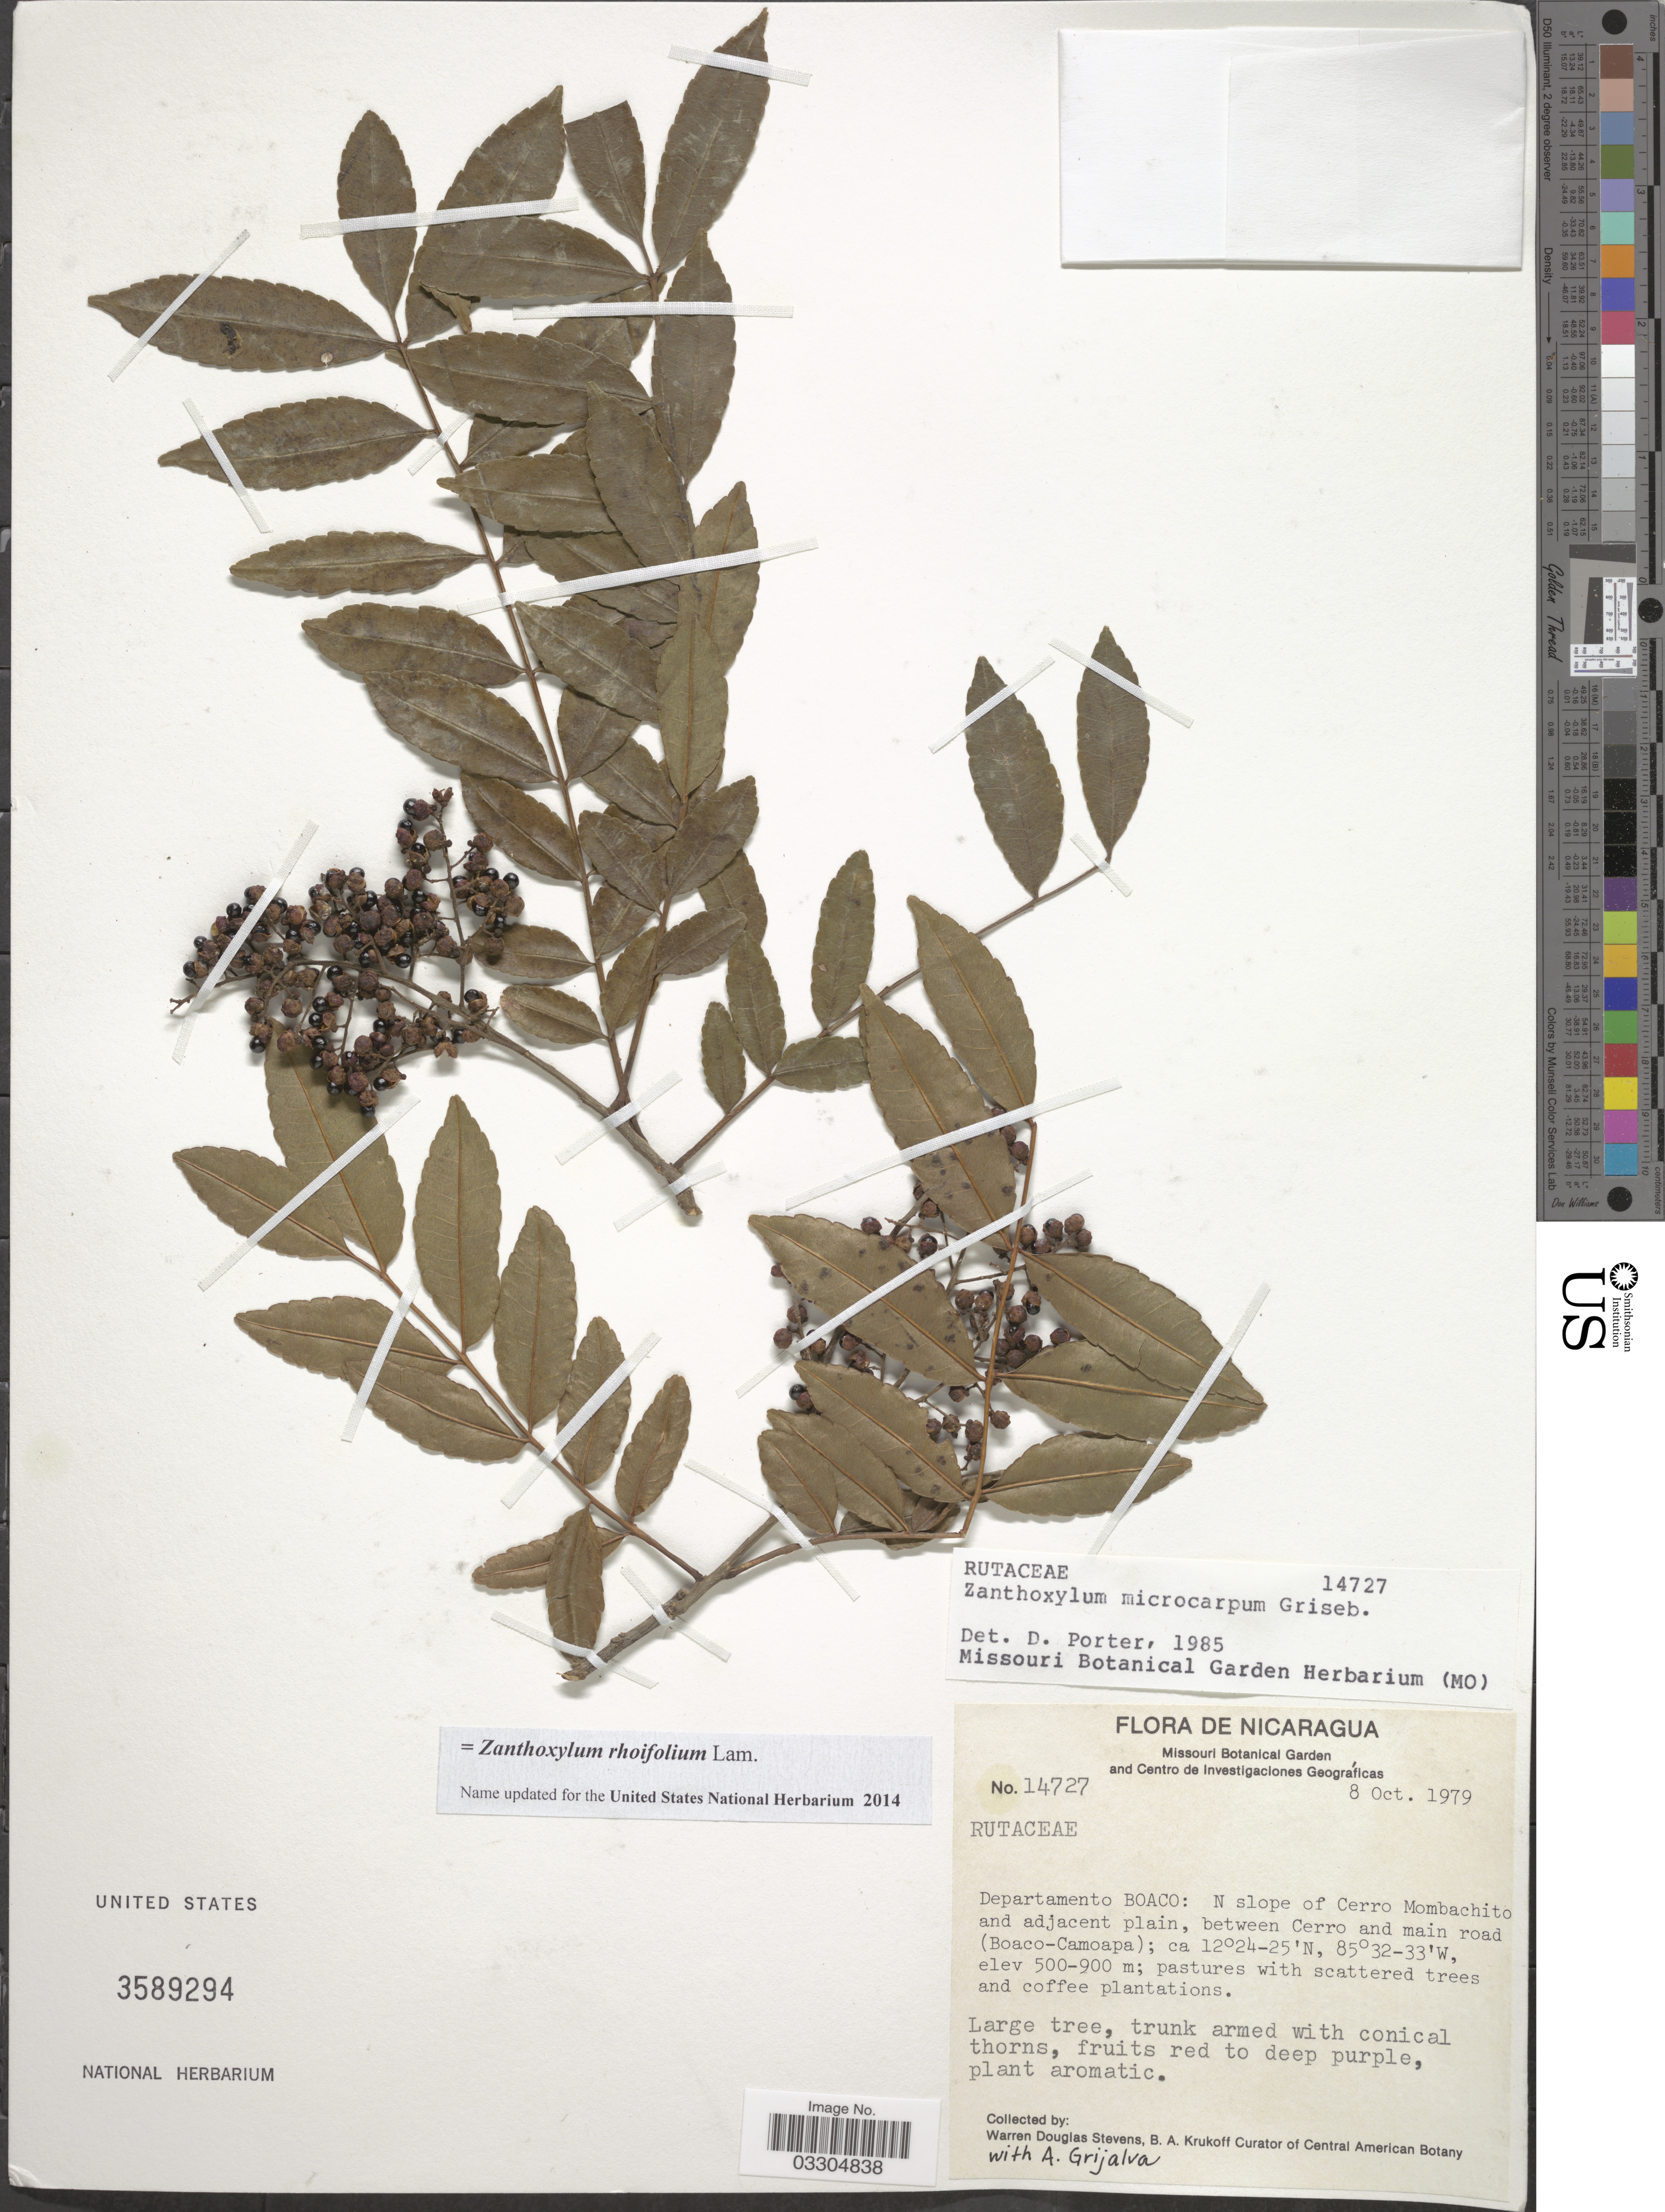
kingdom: Plantae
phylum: Tracheophyta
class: Magnoliopsida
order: Sapindales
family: Rutaceae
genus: Zanthoxylum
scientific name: Zanthoxylum rhoifolium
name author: Lam.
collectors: W. D. Stevens & A. Grijalva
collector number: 14727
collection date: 1979-10-08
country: Nicaragua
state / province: Boaco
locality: Departamento Boaco: N slope of Cerro Mombachito and adjacent plain, between Cerro and main road (Boaco-Camoapa).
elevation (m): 500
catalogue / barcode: US 3589294